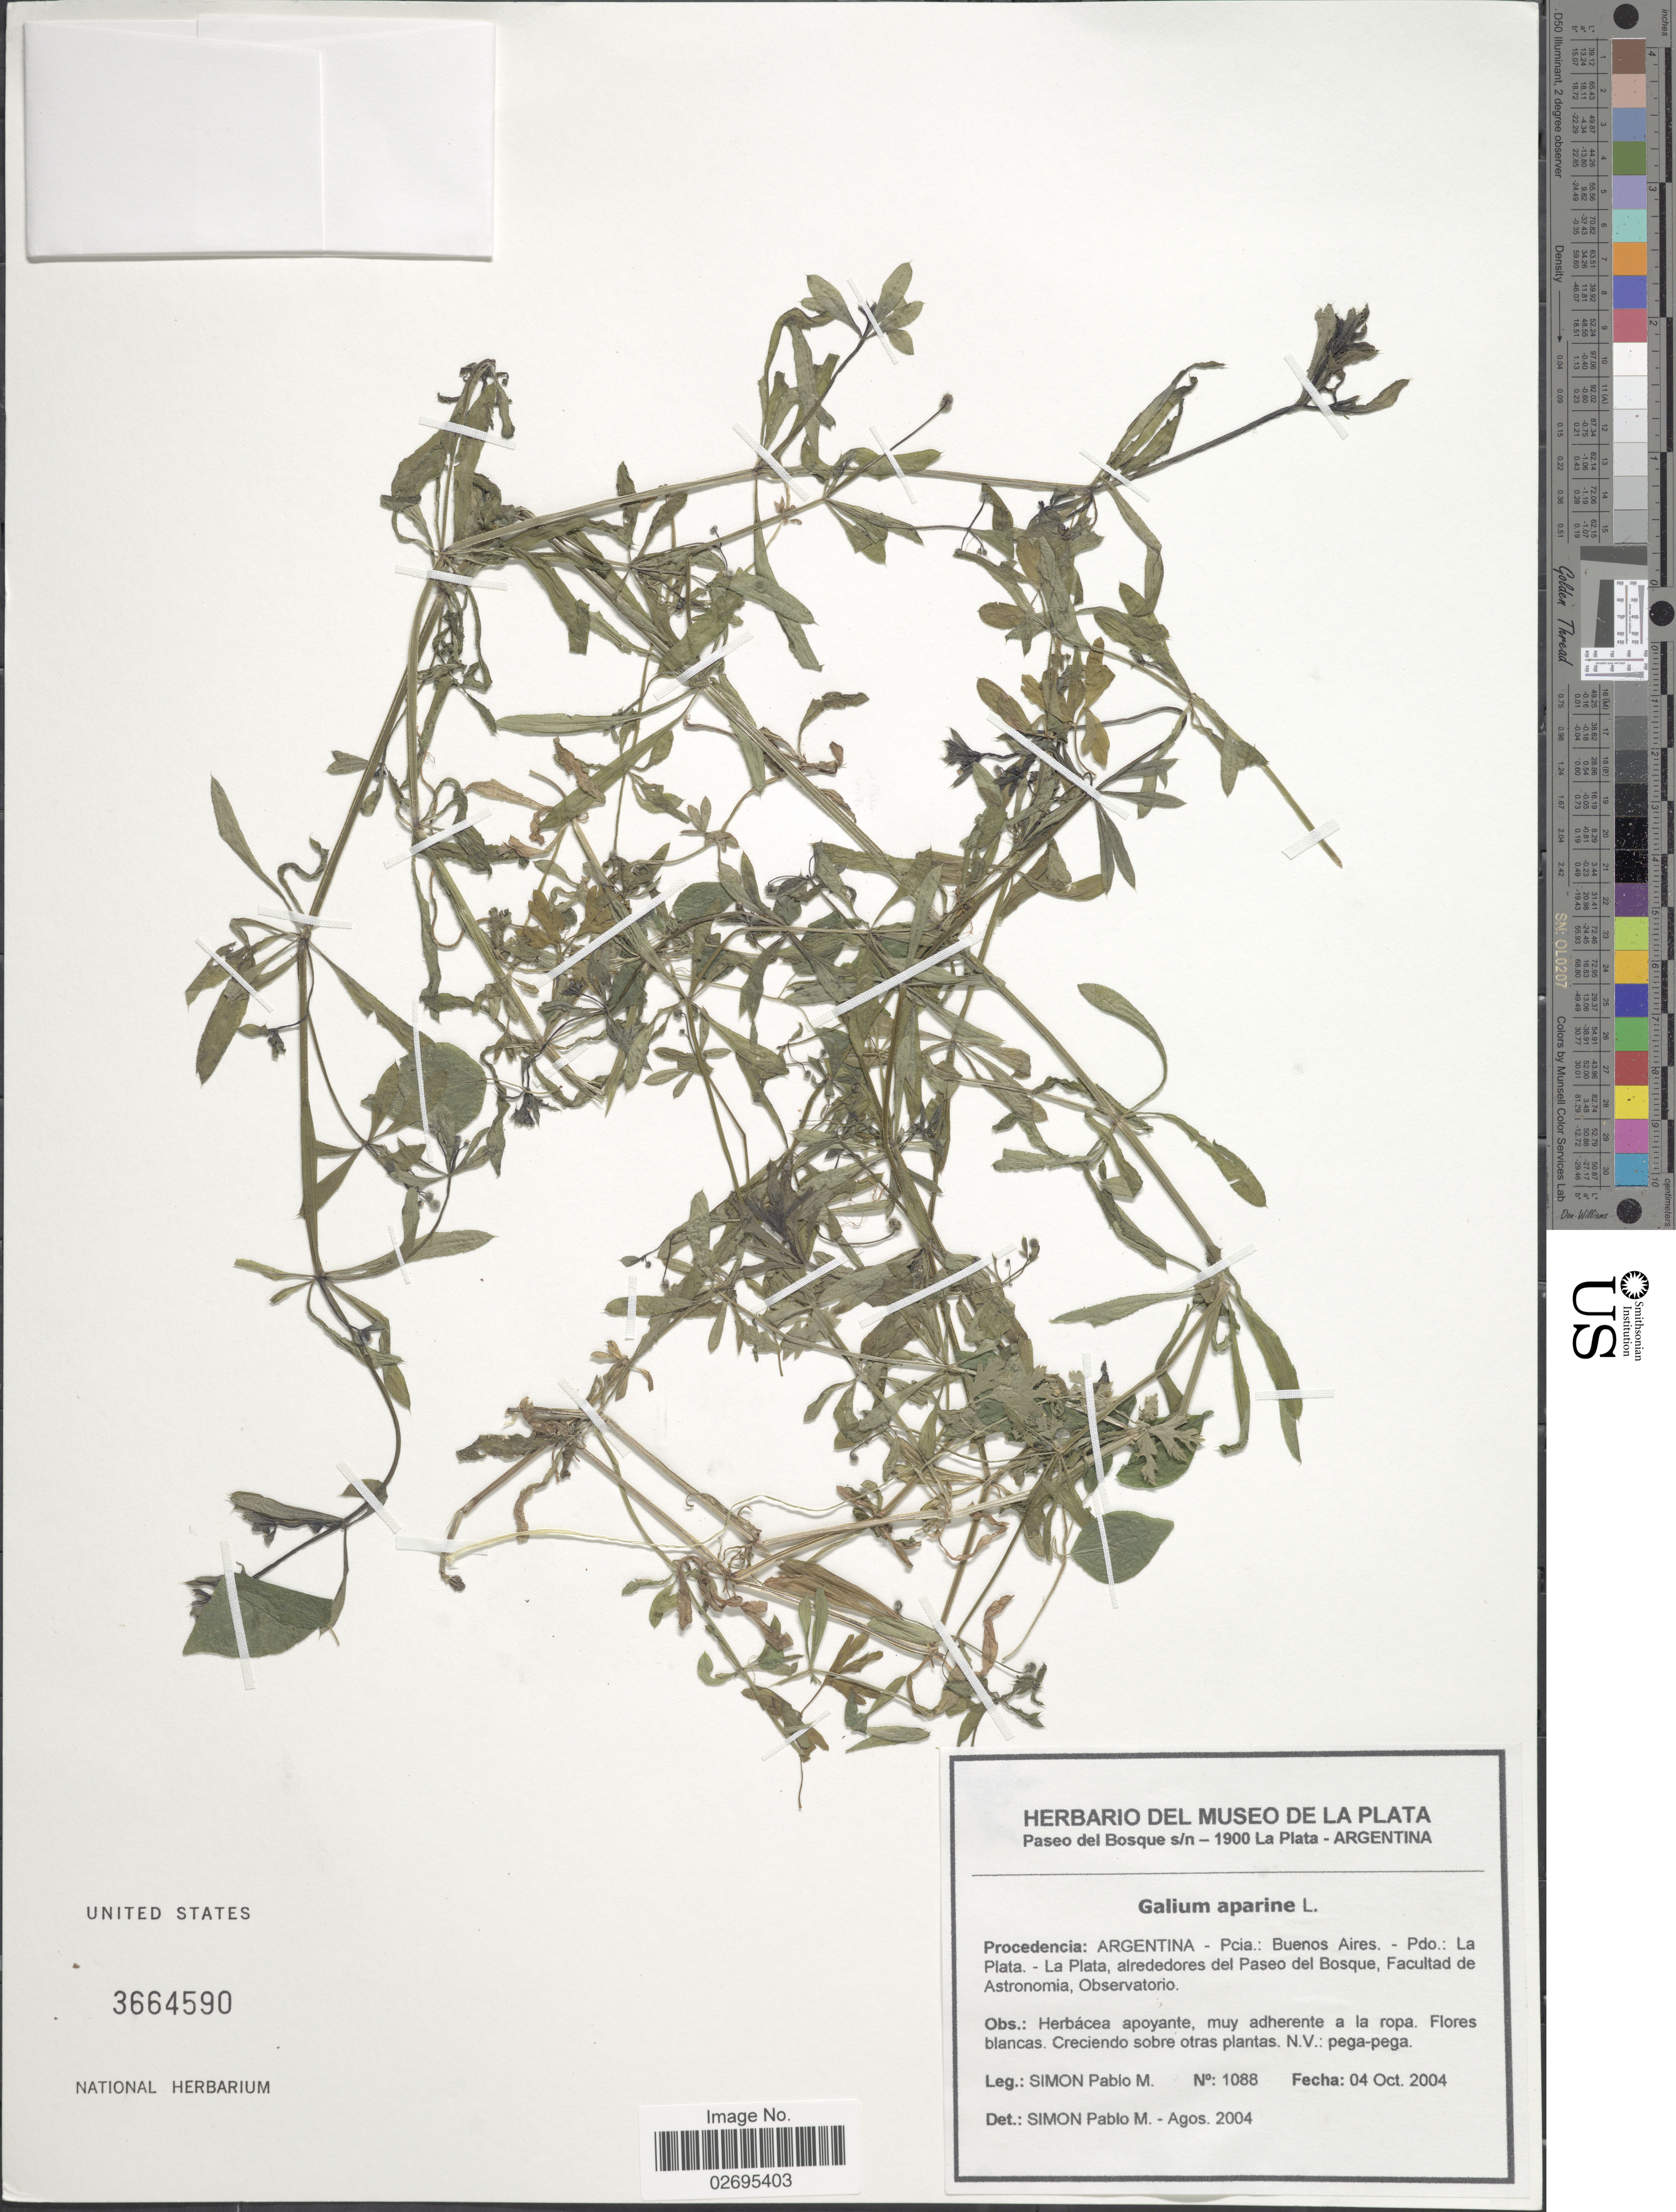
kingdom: Plantae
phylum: Tracheophyta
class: Magnoliopsida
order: Gentianales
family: Rubiaceae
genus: Galium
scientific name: Galium aparine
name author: L.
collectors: S. Pablo M.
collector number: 1088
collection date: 2004-10-04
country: Argentina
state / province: Buenos Aires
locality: Pdo: La Plata - La Plata, alrededores del Paseo del Bosque, Facultad de Astronomia, Observatorio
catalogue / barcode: US 3664590